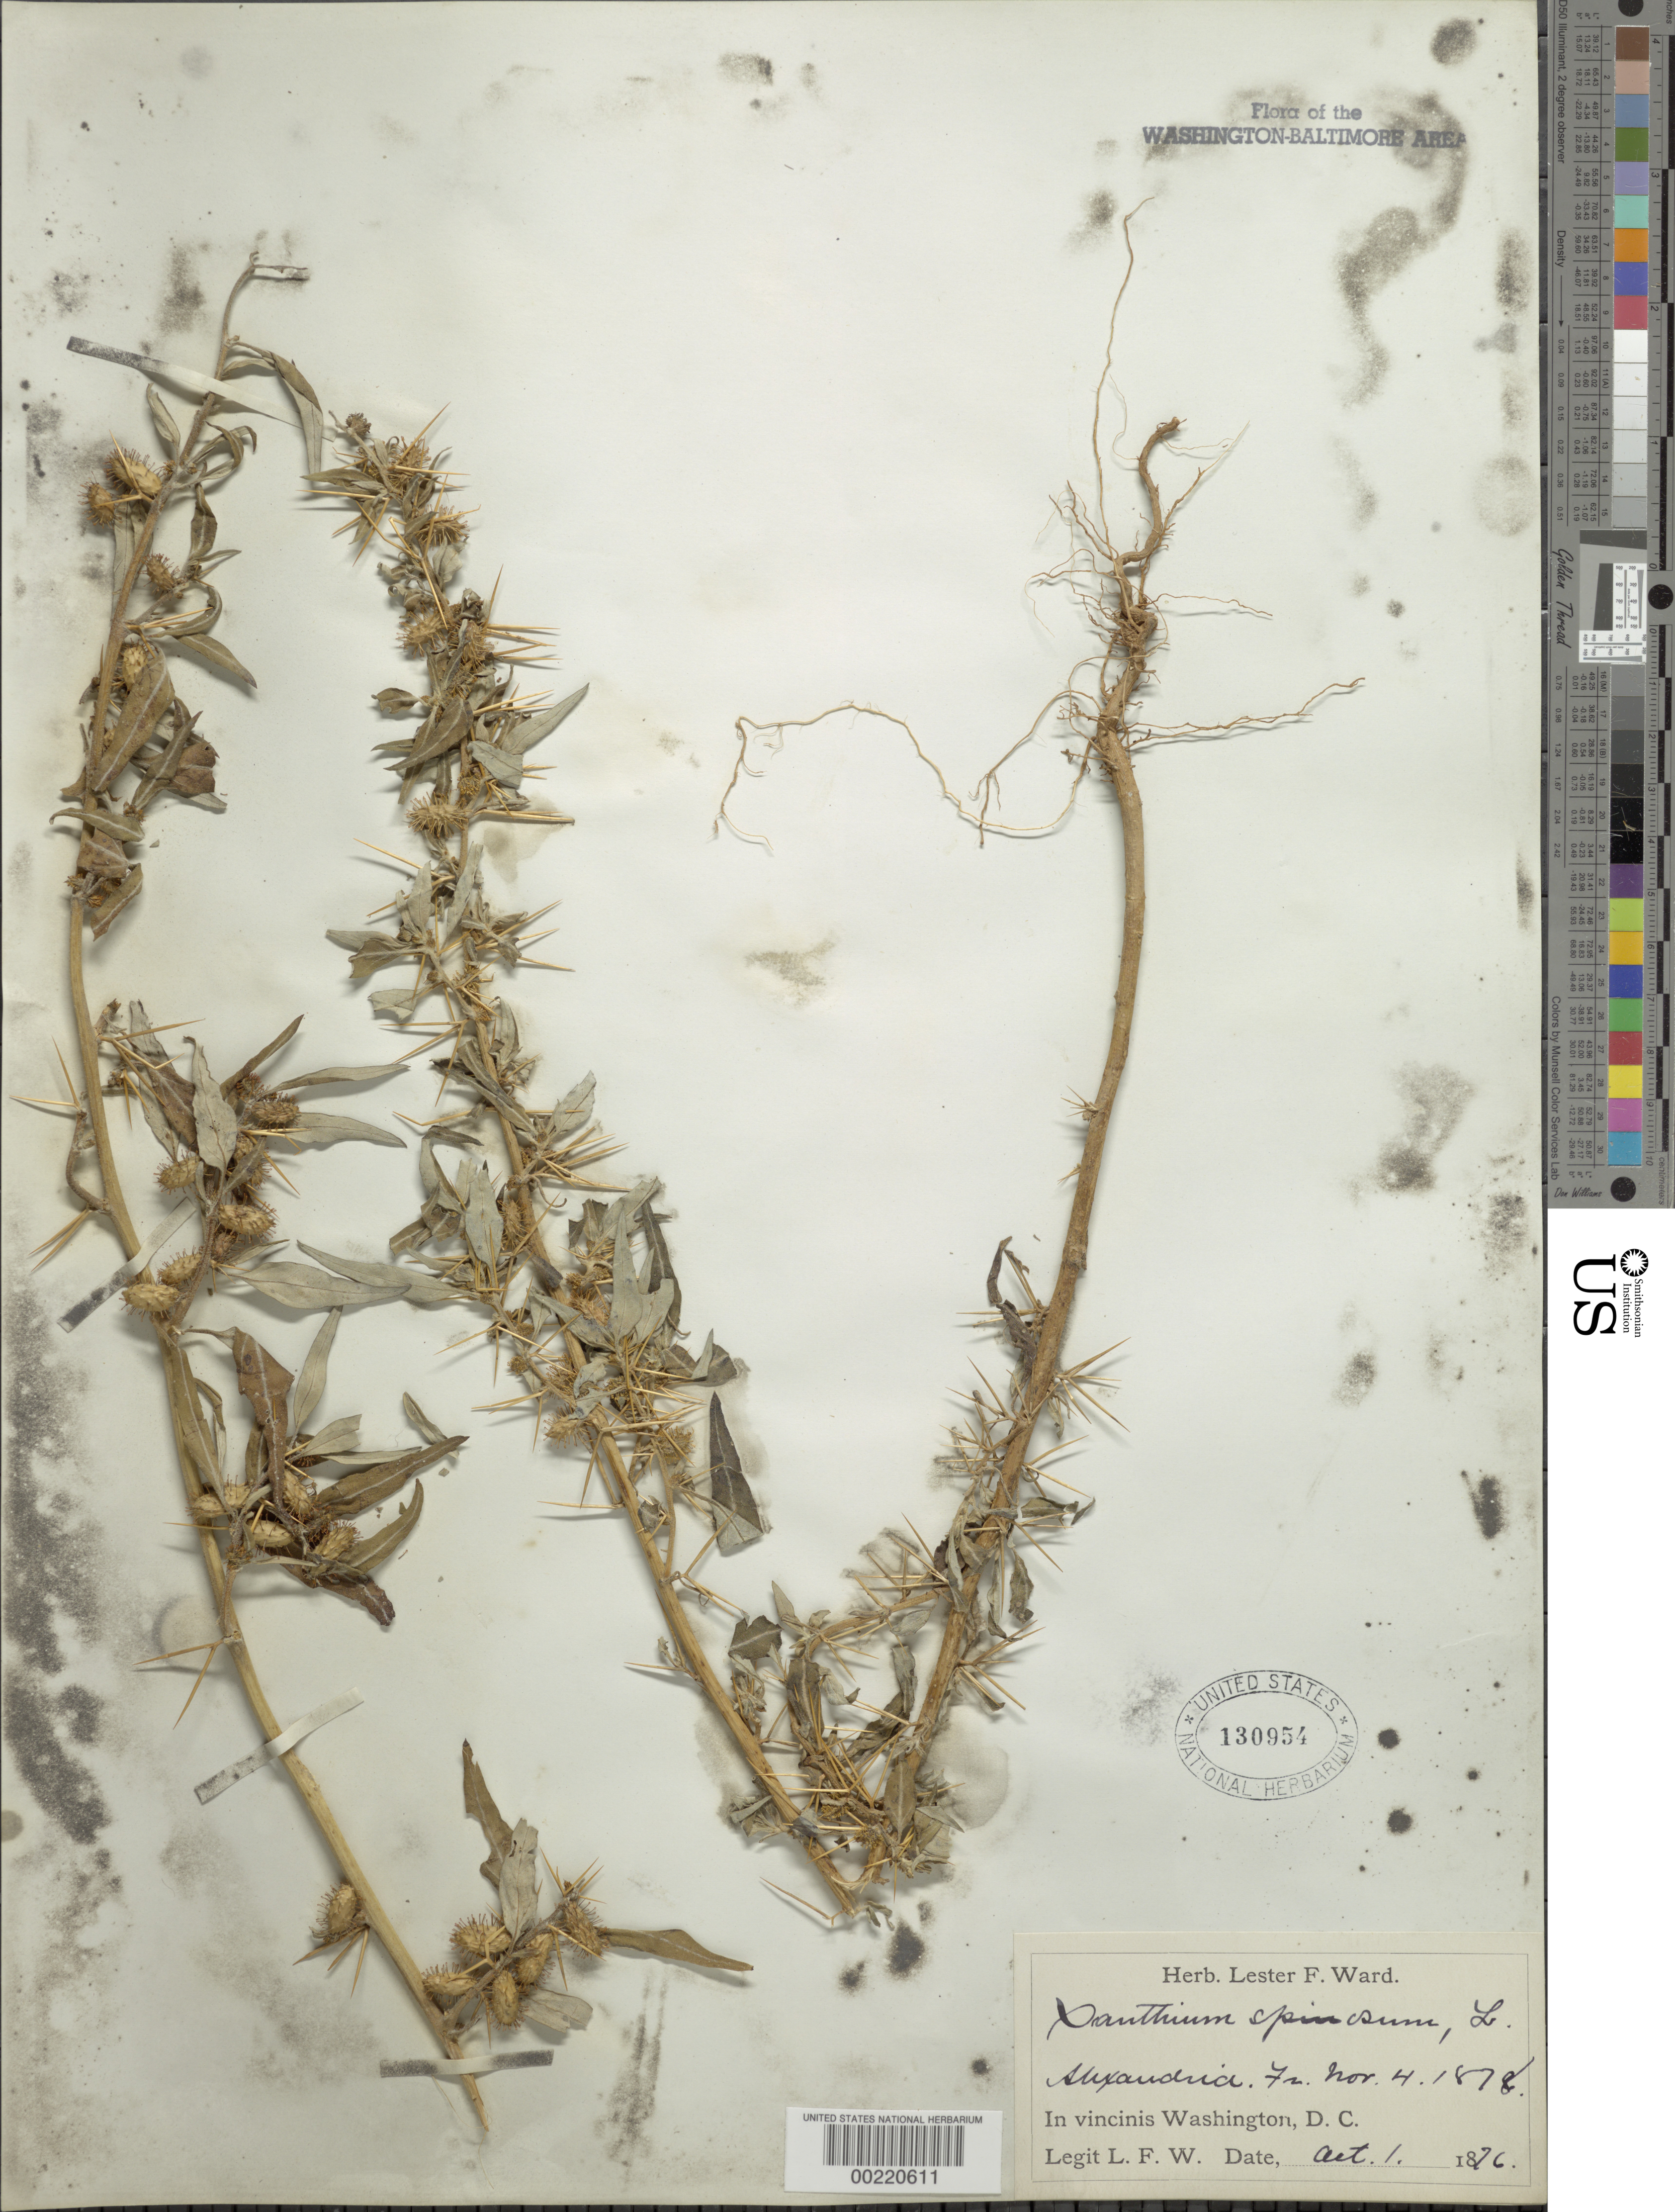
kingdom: Plantae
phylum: Tracheophyta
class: Magnoliopsida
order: Asterales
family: Asteraceae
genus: Xanthium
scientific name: Xanthium spinosum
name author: L.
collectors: L. F. Ward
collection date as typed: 04 Nov 1878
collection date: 1878-11-04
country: United States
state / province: Virginia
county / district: City of Alexandria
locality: Alexandria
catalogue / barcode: US 130954